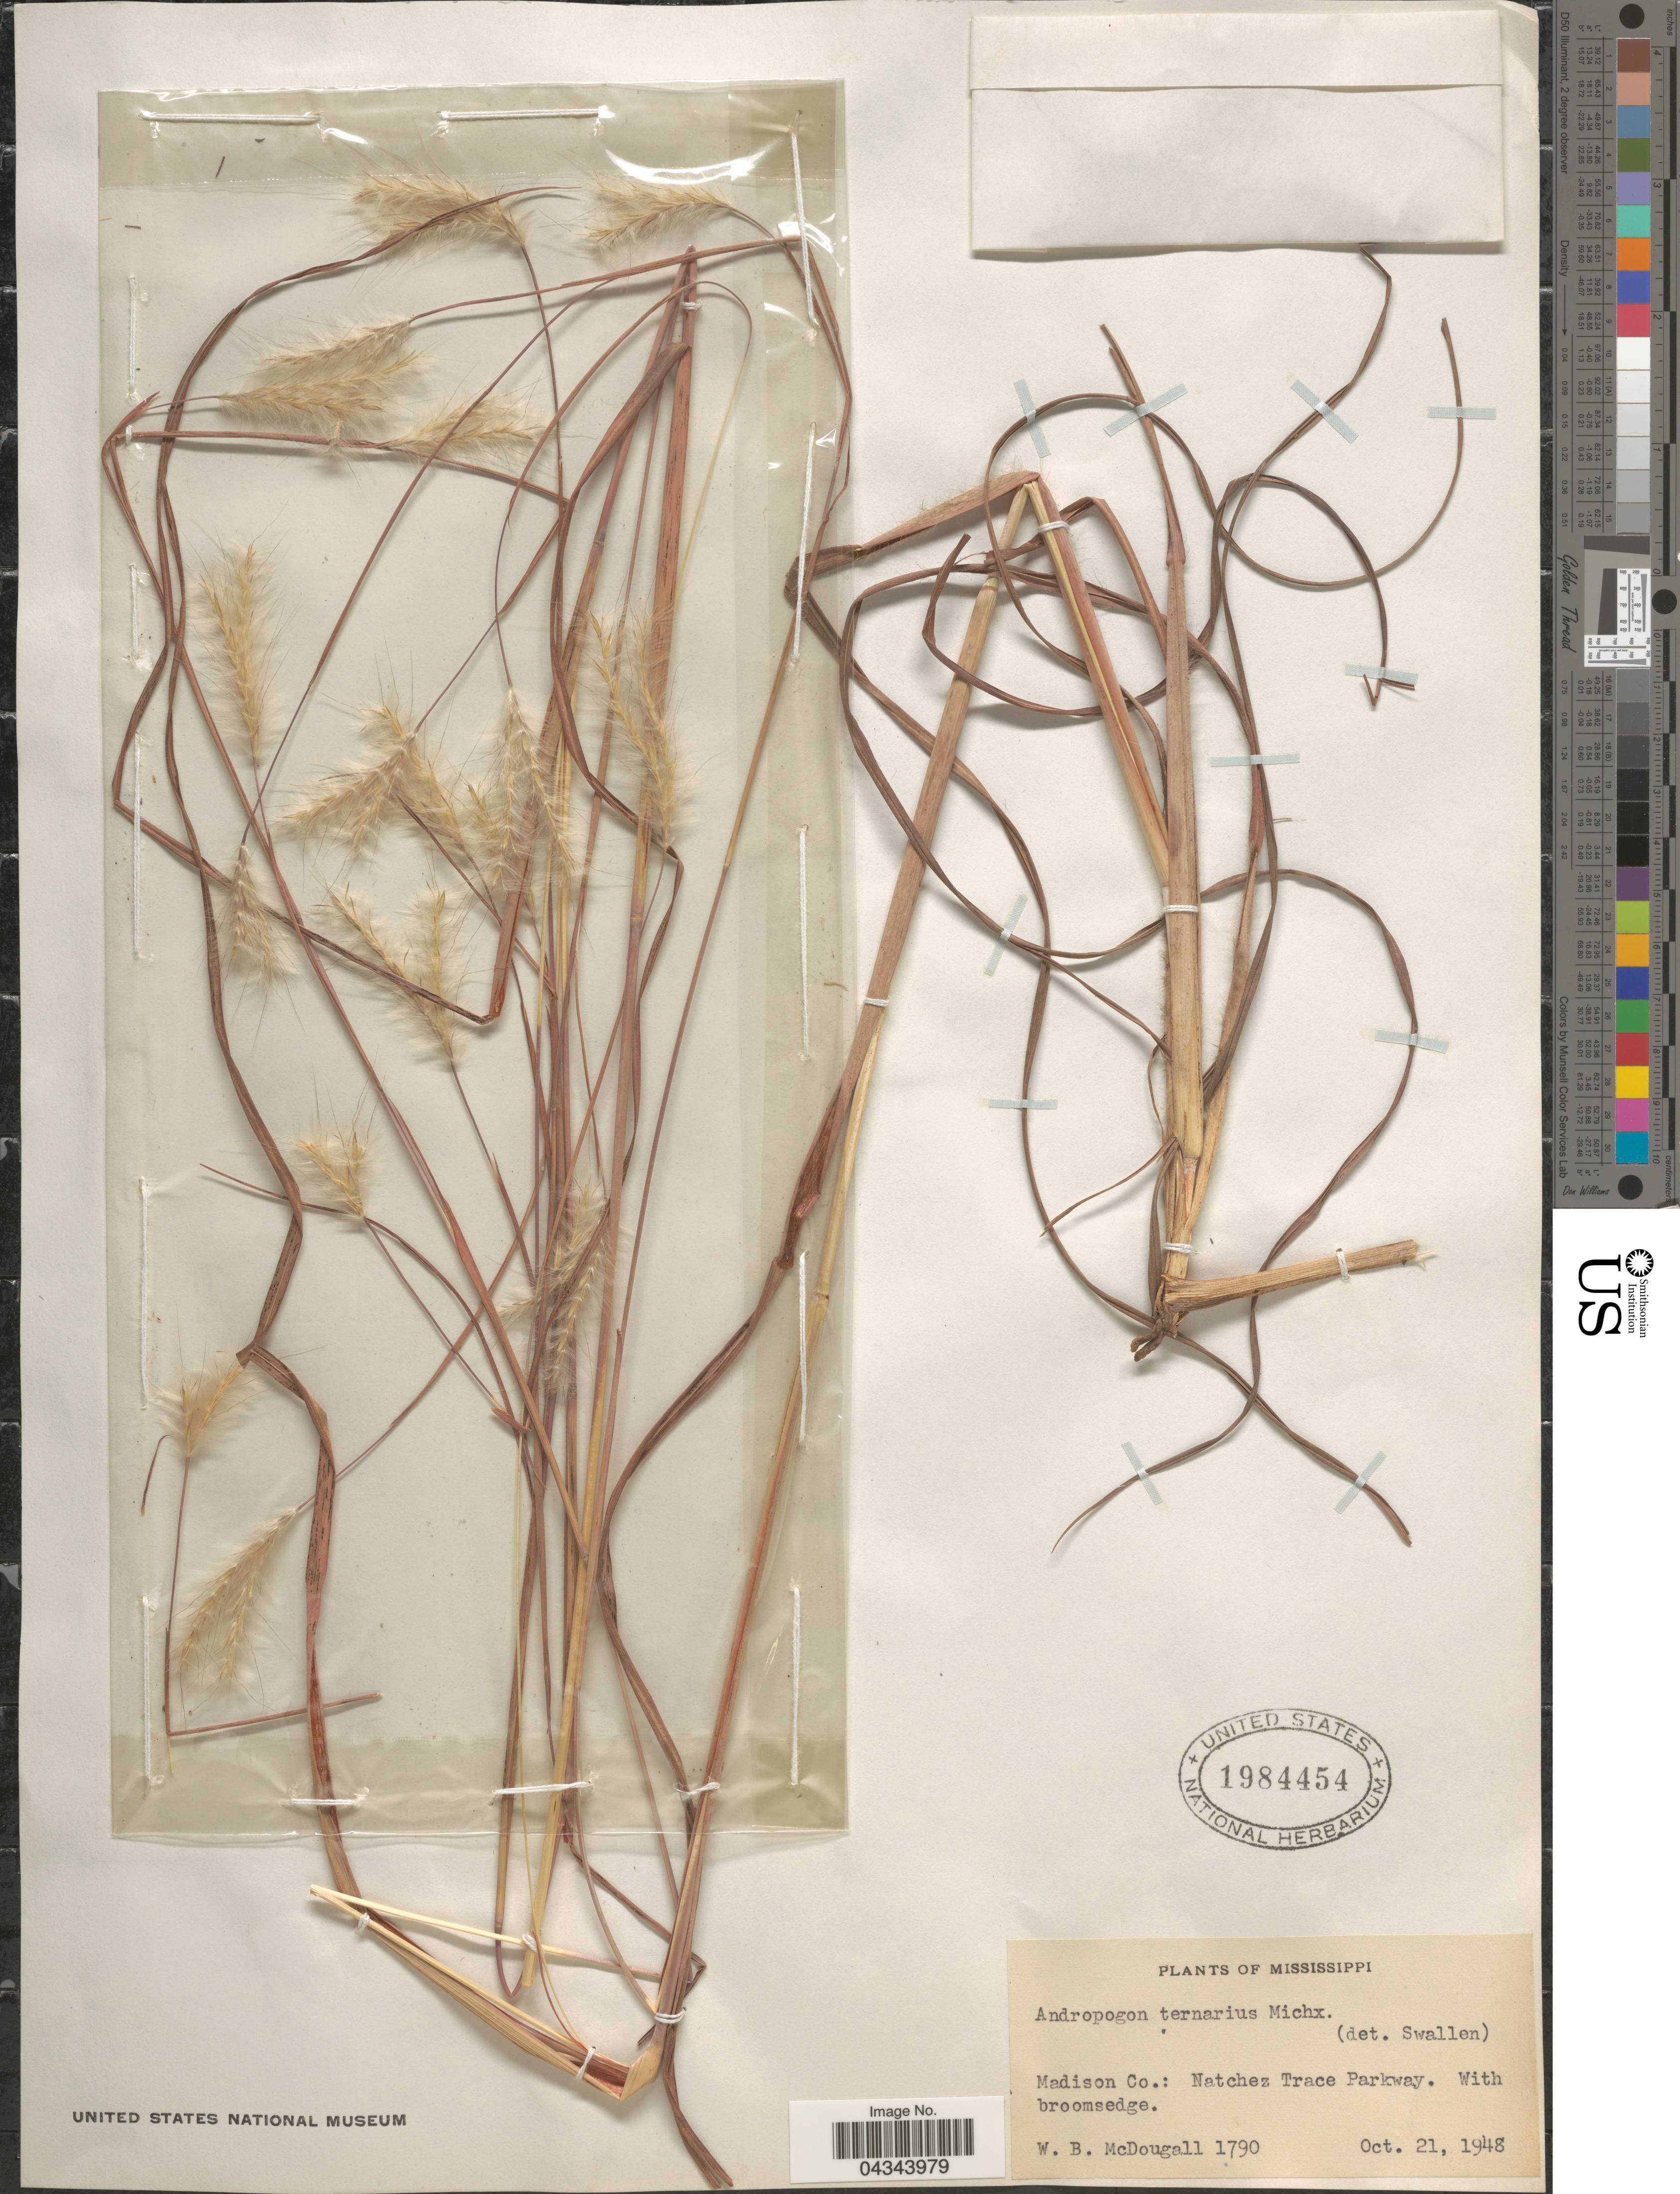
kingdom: Plantae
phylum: Tracheophyta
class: Liliopsida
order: Poales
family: Poaceae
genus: Andropogon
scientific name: Andropogon ternarius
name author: Michx.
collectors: W. B. McDougall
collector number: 1790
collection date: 1948-10-21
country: United States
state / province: Mississippi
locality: Madison Co.: Natchez Trace Parkway.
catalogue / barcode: US 1984454